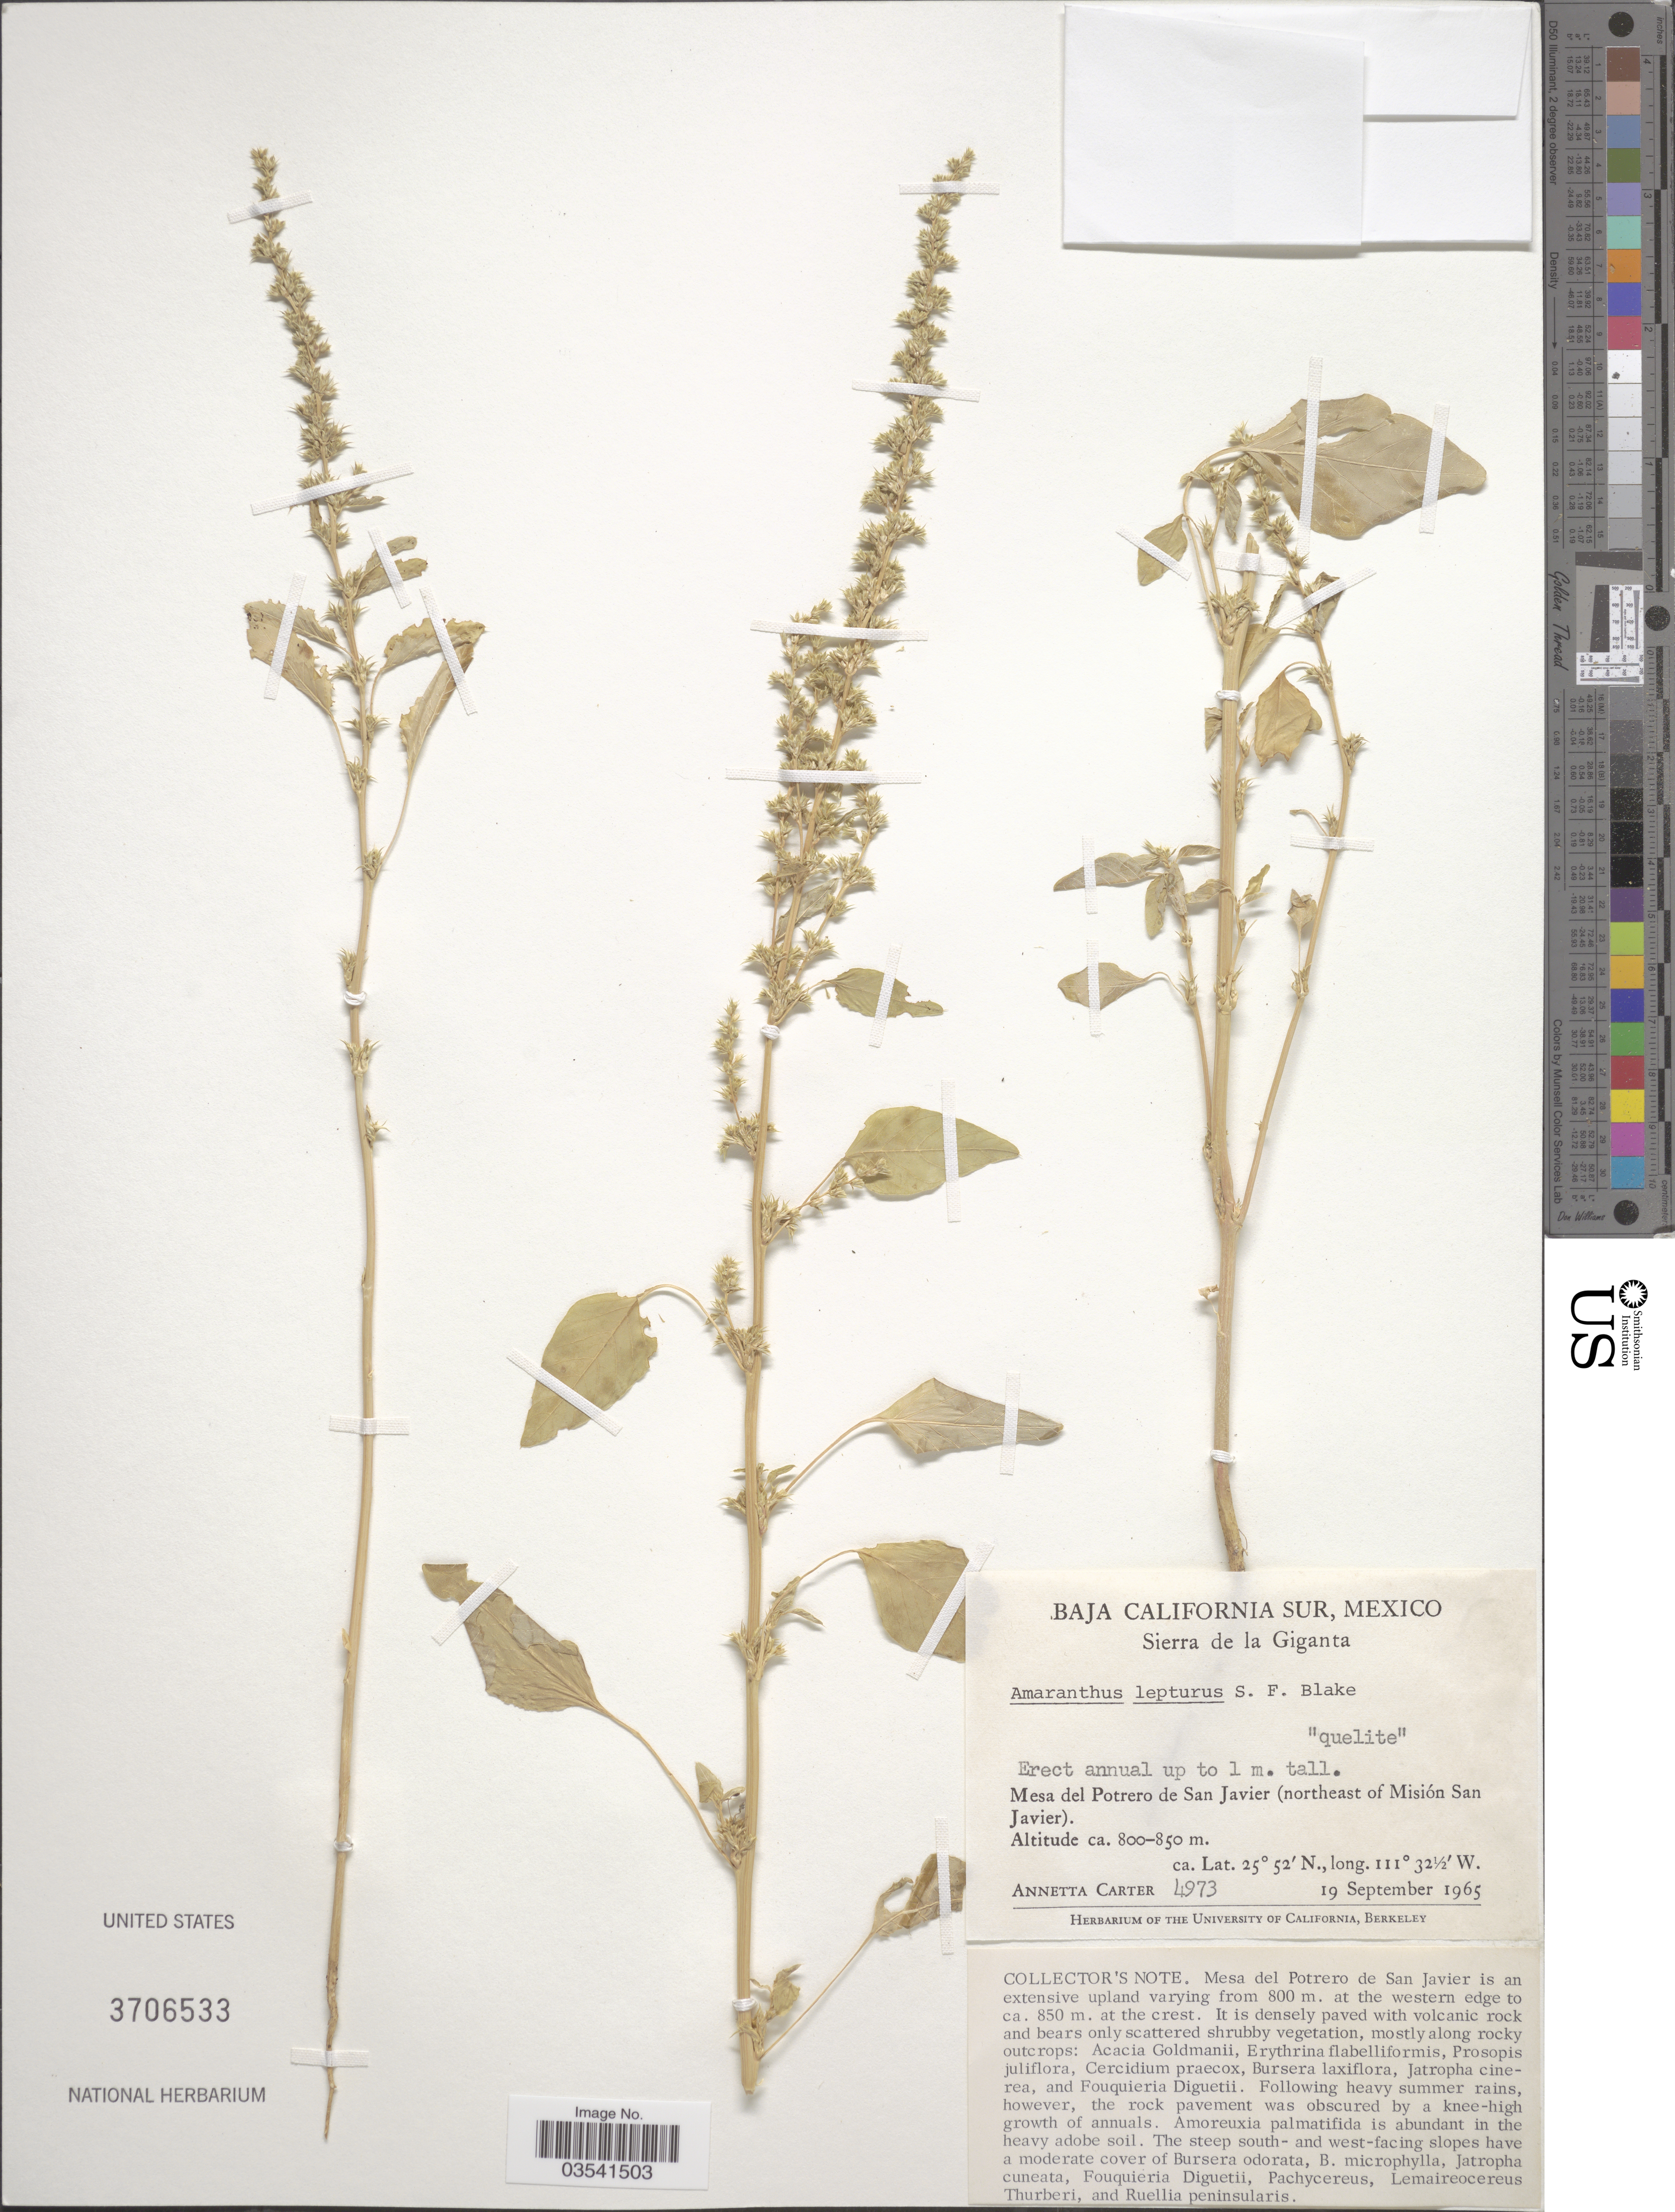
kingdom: Plantae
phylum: Tracheophyta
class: Magnoliopsida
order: Caryophyllales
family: Amaranthaceae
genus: Amaranthus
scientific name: Amaranthus lepturus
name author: S.F. Blake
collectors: A. Carter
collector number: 4973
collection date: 1965-09-19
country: Mexico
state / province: Baja California Sur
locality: Sierra de la Giganta. Mesa del Portrero de San Javier (northeast of Misión San Javier).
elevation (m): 800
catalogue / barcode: US 3706533